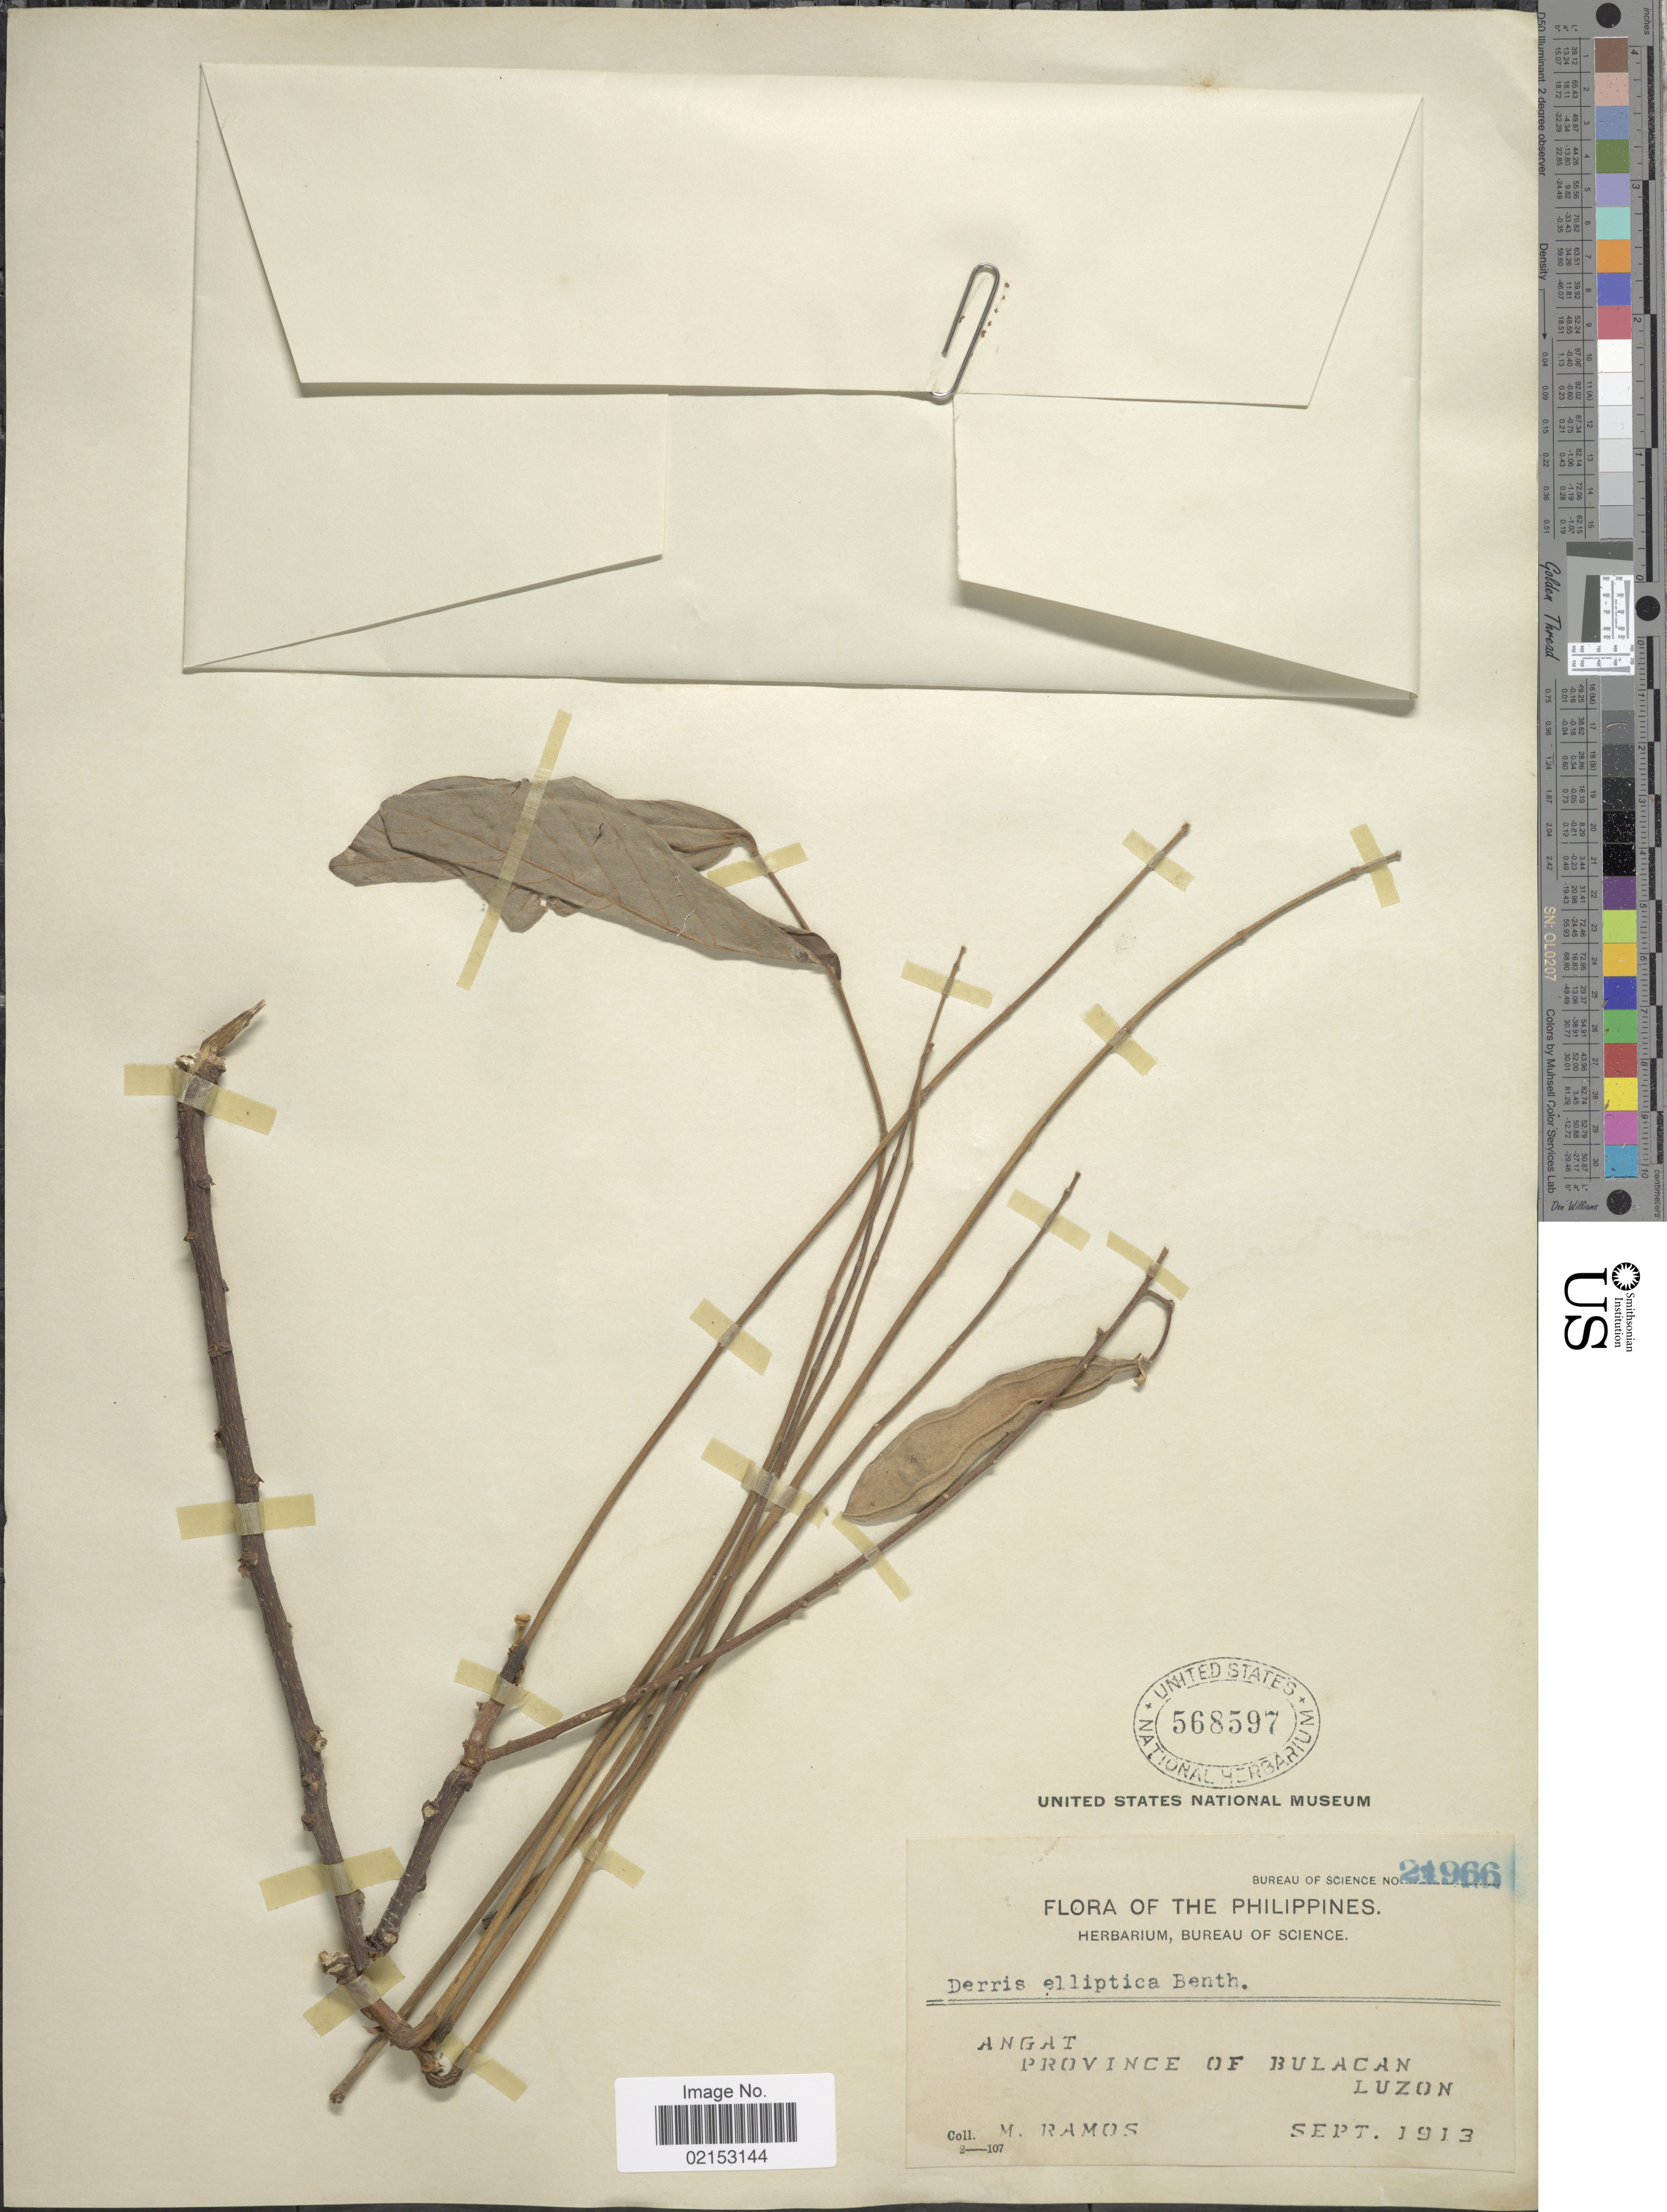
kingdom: Plantae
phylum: Tracheophyta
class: Magnoliopsida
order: Fabales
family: Fabaceae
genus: Derris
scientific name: Derris elliptica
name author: (Wall.) Benth.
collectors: M. Ramos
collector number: bureau of Science 21966*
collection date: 1913-09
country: Philippines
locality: Angat, Province of Bulacan, Luzon.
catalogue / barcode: US 568597